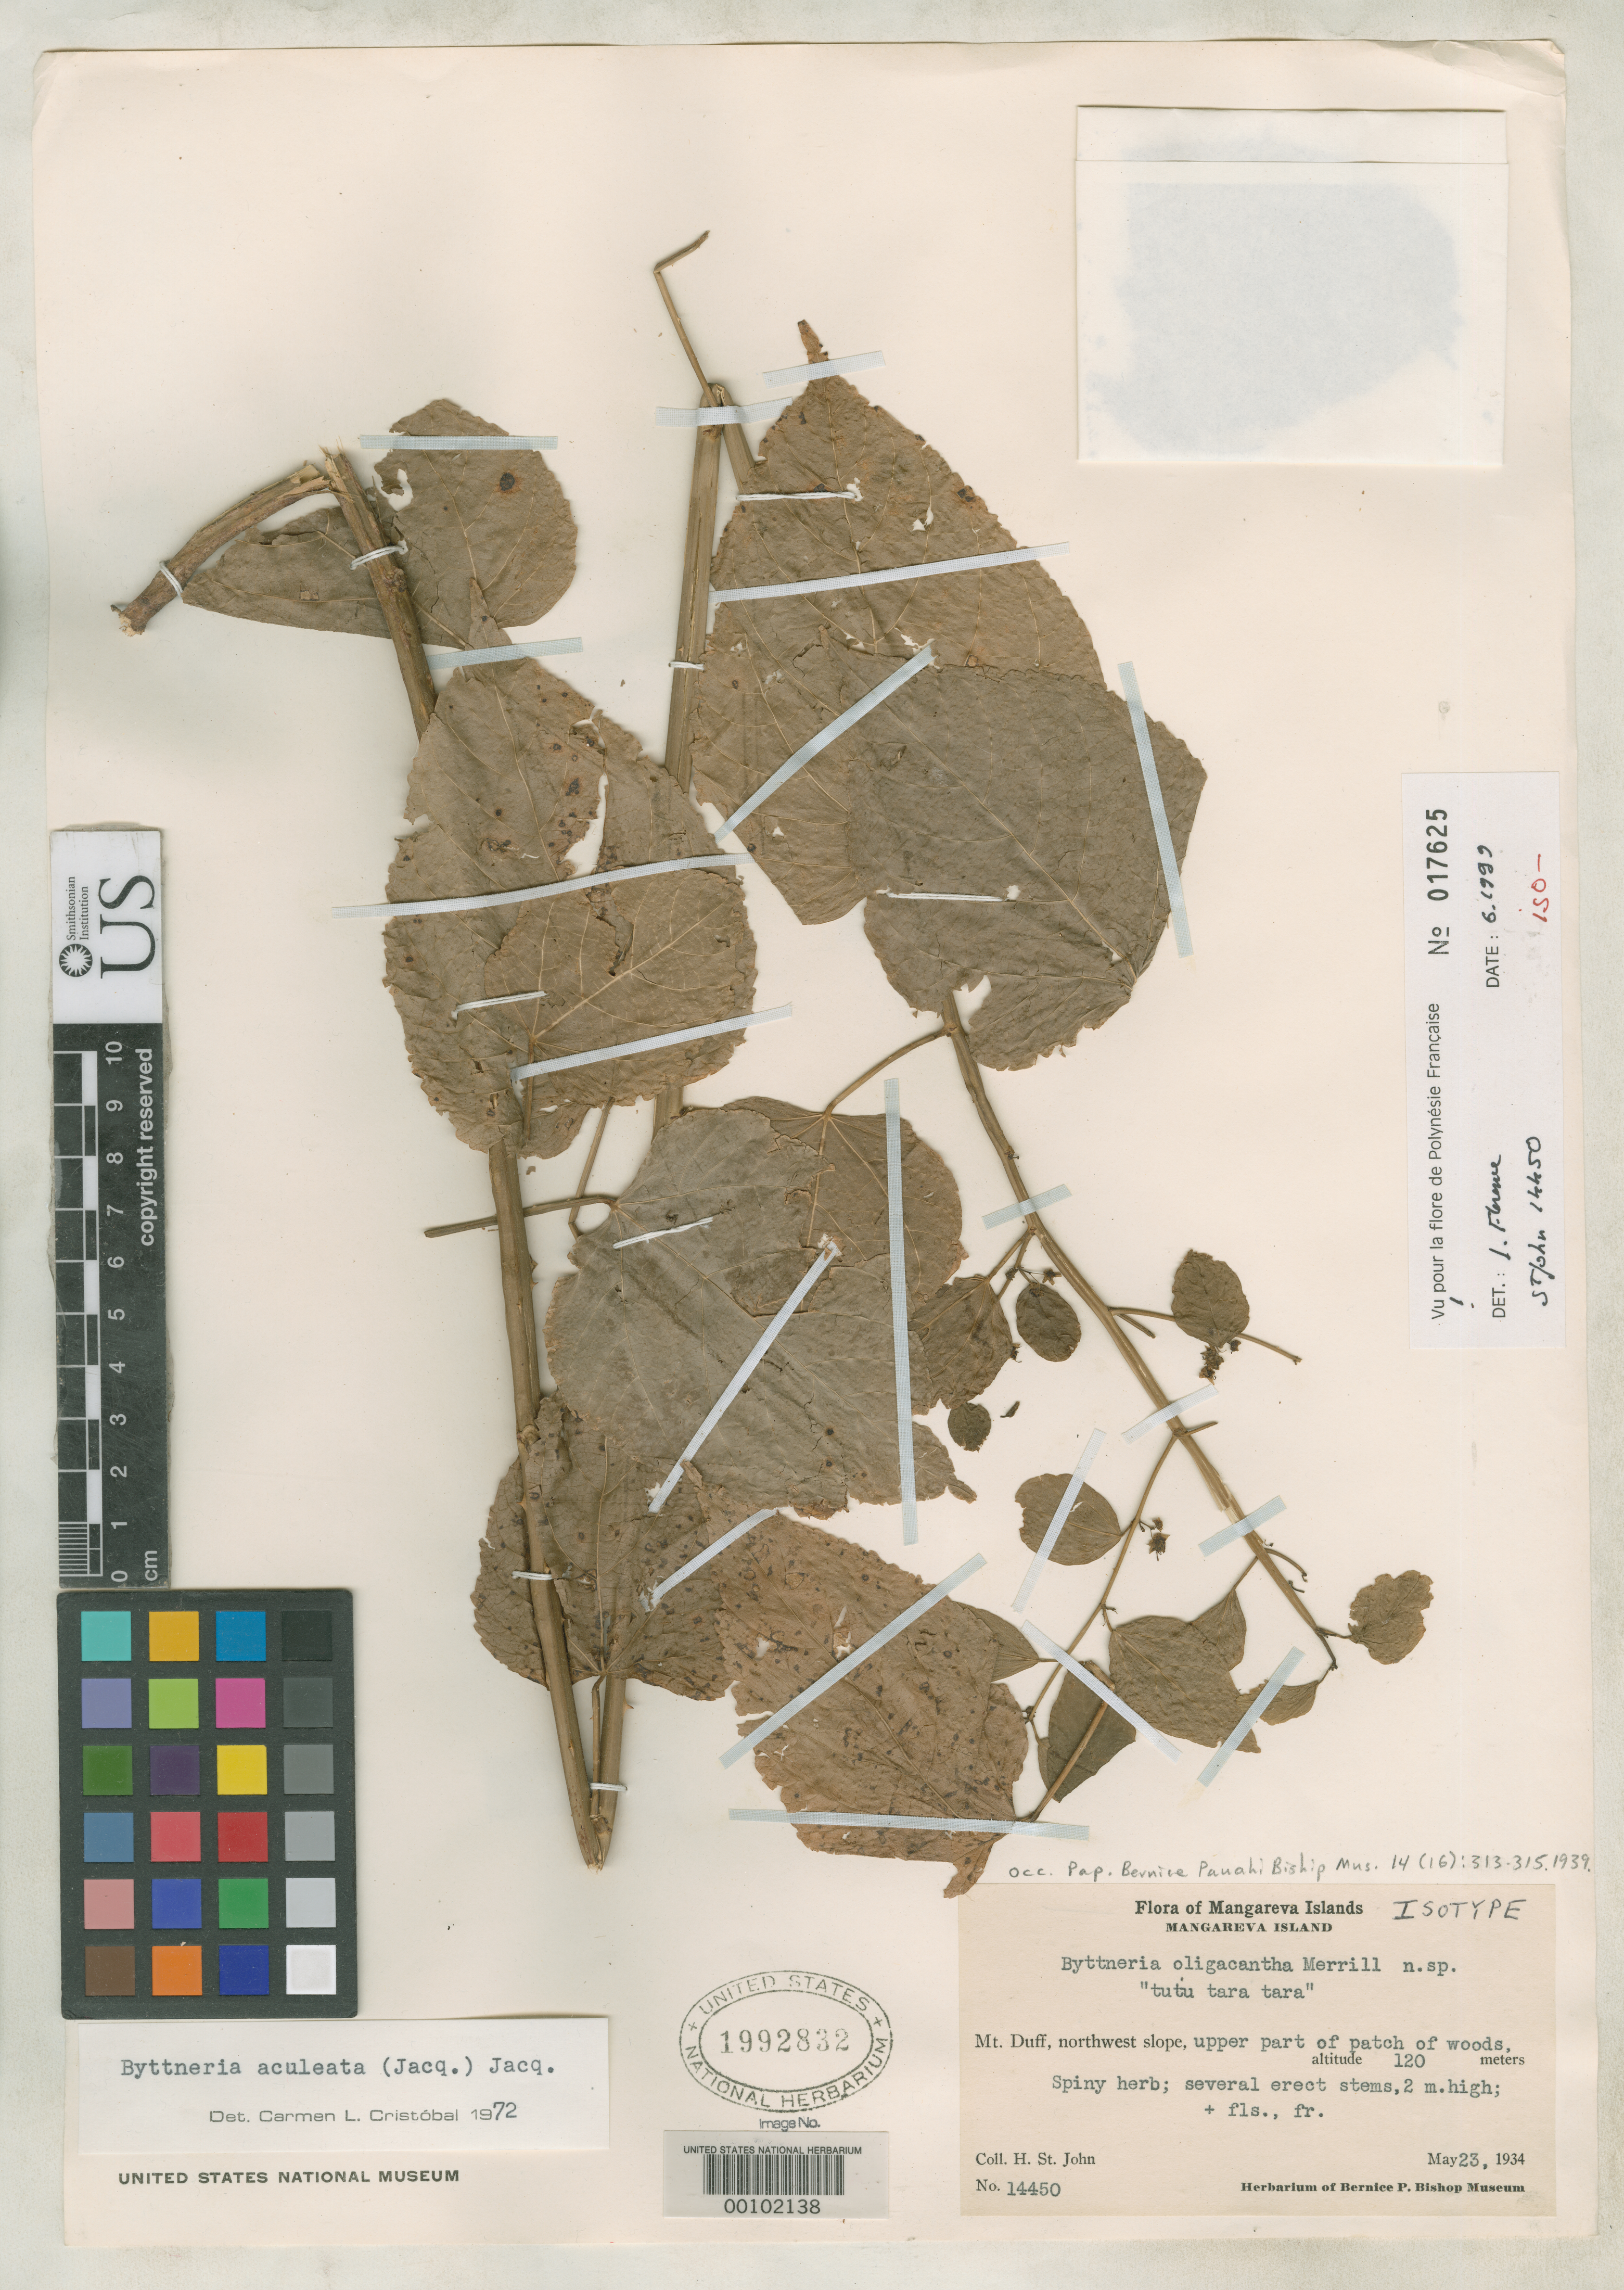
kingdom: Plantae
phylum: Tracheophyta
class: Magnoliopsida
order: Malvales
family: Malvaceae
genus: Byttneria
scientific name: Byttneria oligacantha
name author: Merr.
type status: Isotype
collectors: H. St. John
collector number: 14450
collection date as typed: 23 May 1934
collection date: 1934-05-23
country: French Polynesia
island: Mangareva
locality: Mangareva Island, northwest slope of Mt. Duff.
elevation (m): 120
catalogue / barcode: US 1992832